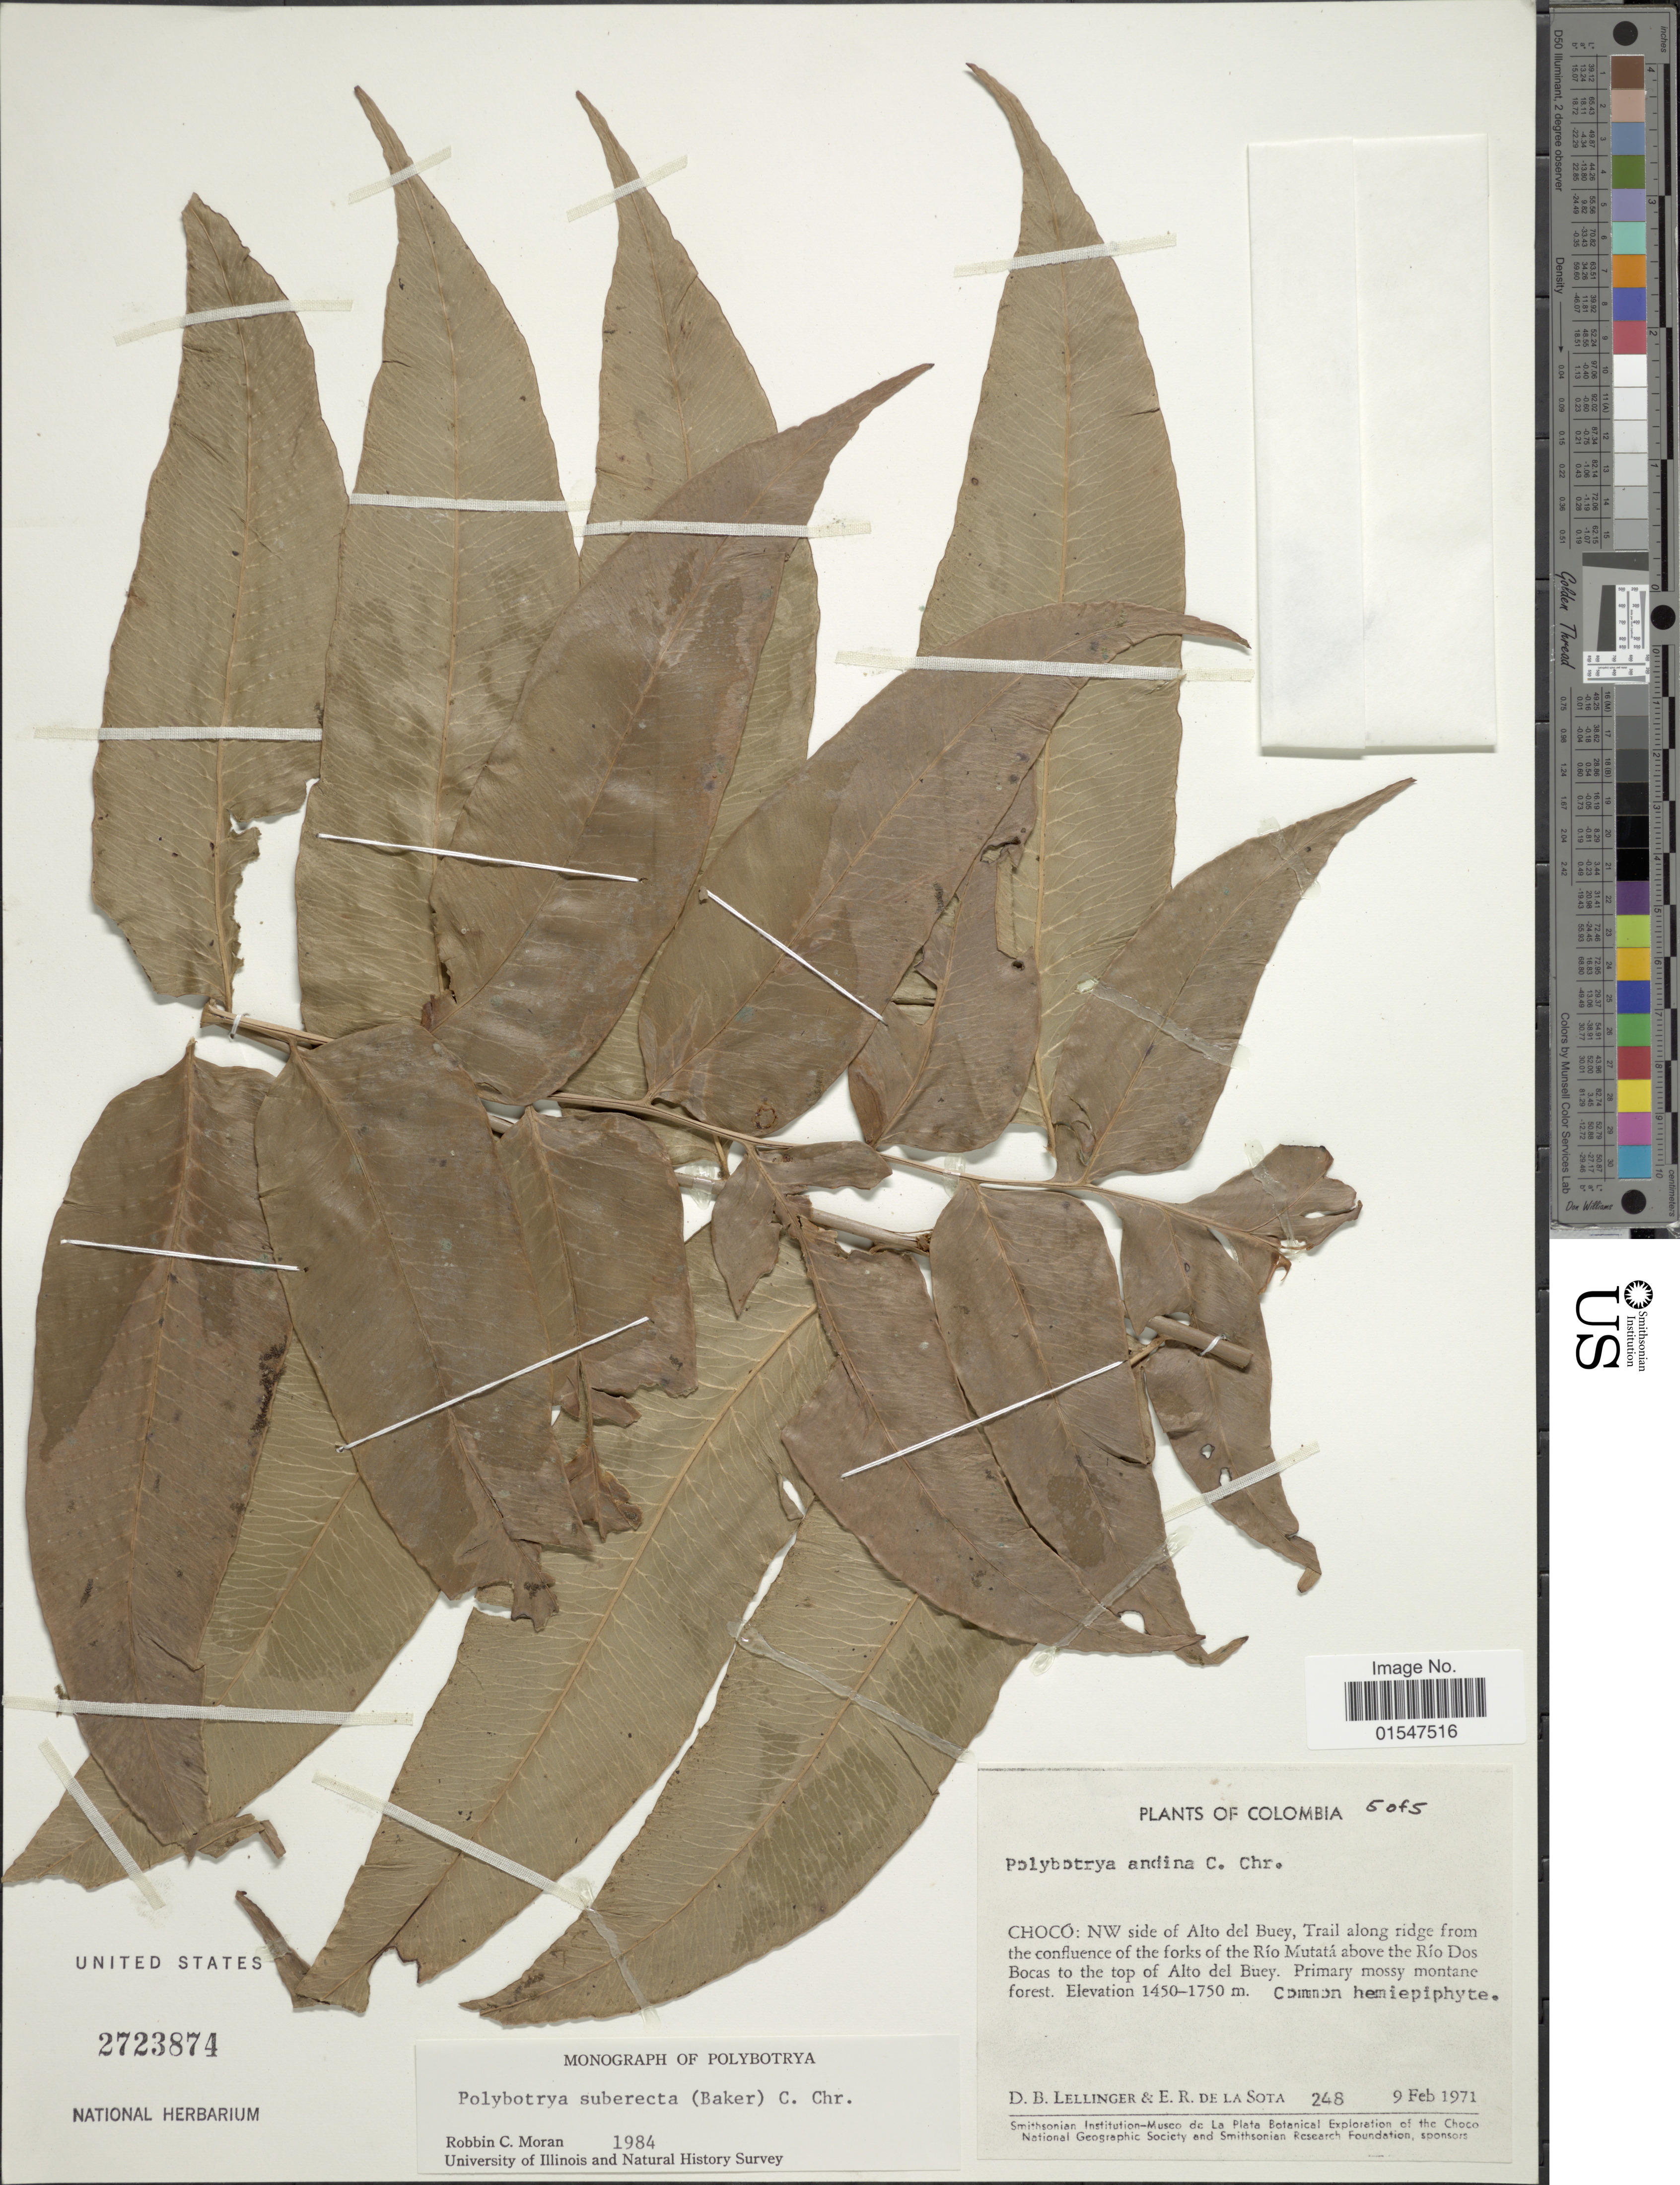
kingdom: Plantae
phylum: Tracheophyta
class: Polypodiopsida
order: Polypodiales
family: Dryopteridaceae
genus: Polybotrya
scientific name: Polybotrya suberecta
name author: (Baker) C. Chr.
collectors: D. B. Lellinger & E. R. de la Sota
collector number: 248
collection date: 1971-02-09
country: Colombia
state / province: Chocó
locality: Colombia, NW side of Alto del Buey, Trail along ridge from the confluence of the forks of the Río Mutatá above the Río Dos Bocas to the top of Alto del Buey.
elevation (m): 1450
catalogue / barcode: US 2723874